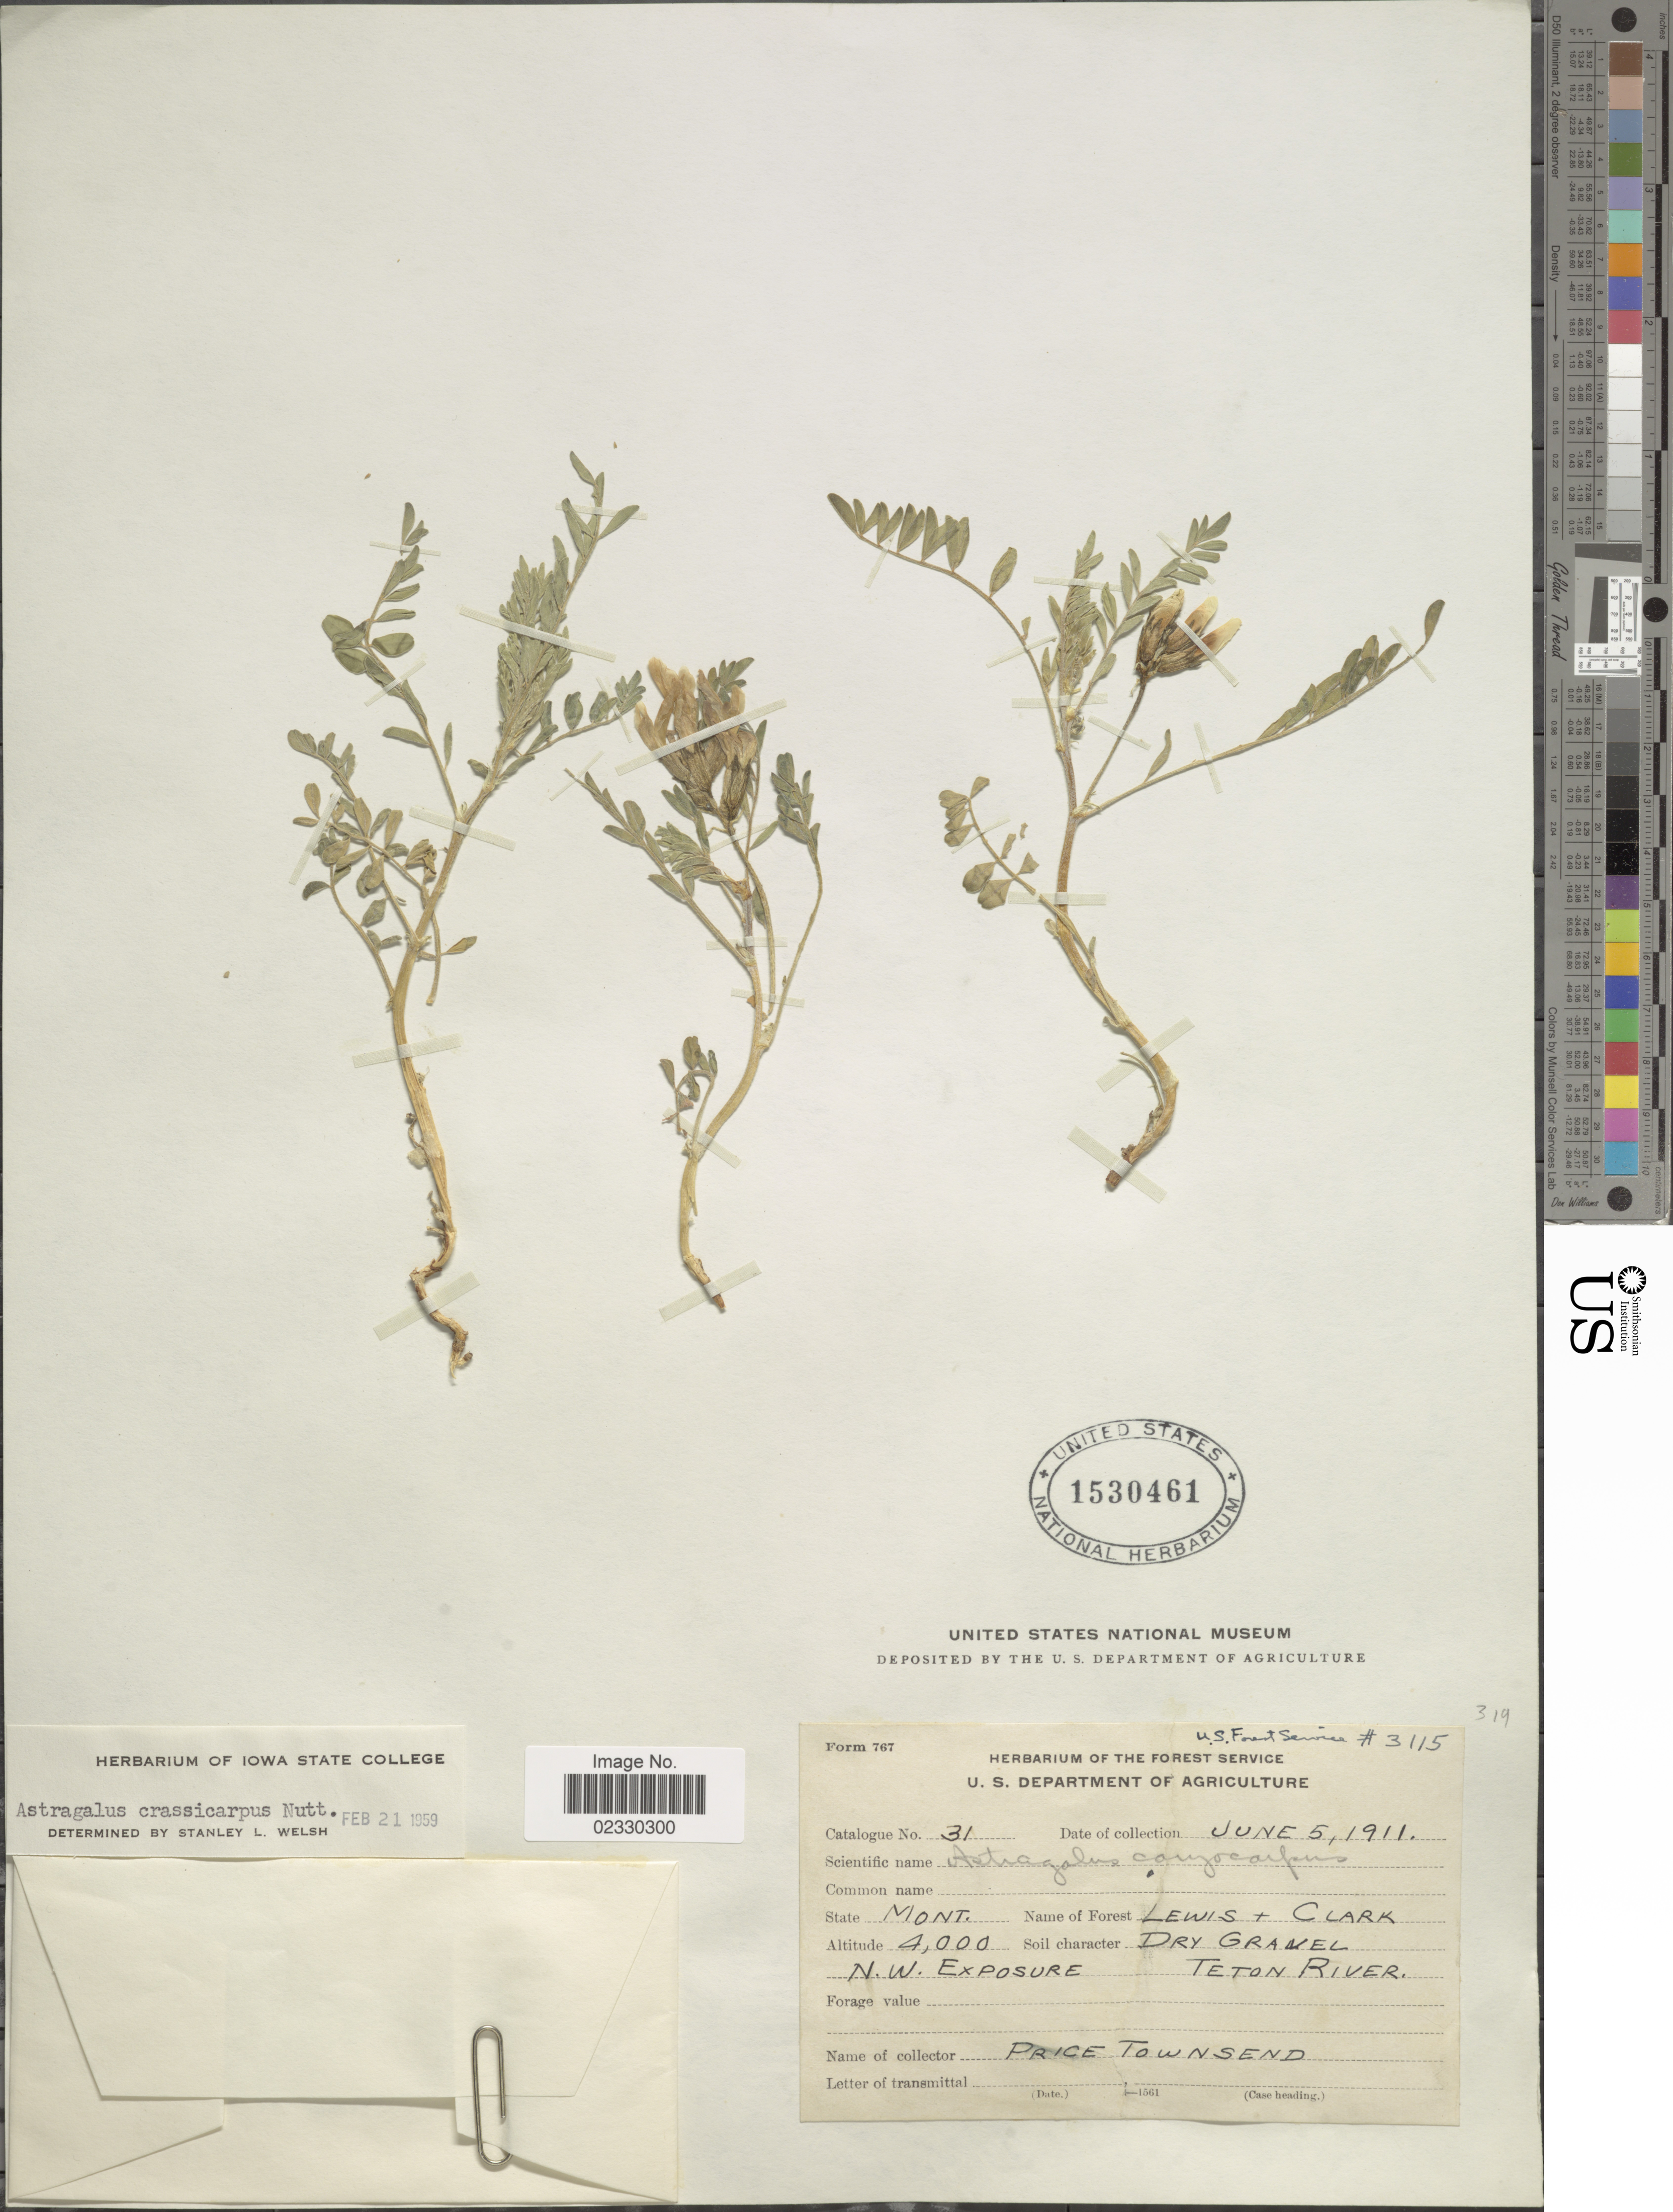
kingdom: Plantae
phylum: Tracheophyta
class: Magnoliopsida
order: Fabales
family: Fabaceae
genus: Astragalus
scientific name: Astragalus crassicarpus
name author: Nutt.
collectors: P. Townsend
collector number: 31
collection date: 1911-06-05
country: United States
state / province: Montana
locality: N.W. Exposure, Teton River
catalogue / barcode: US 1530461